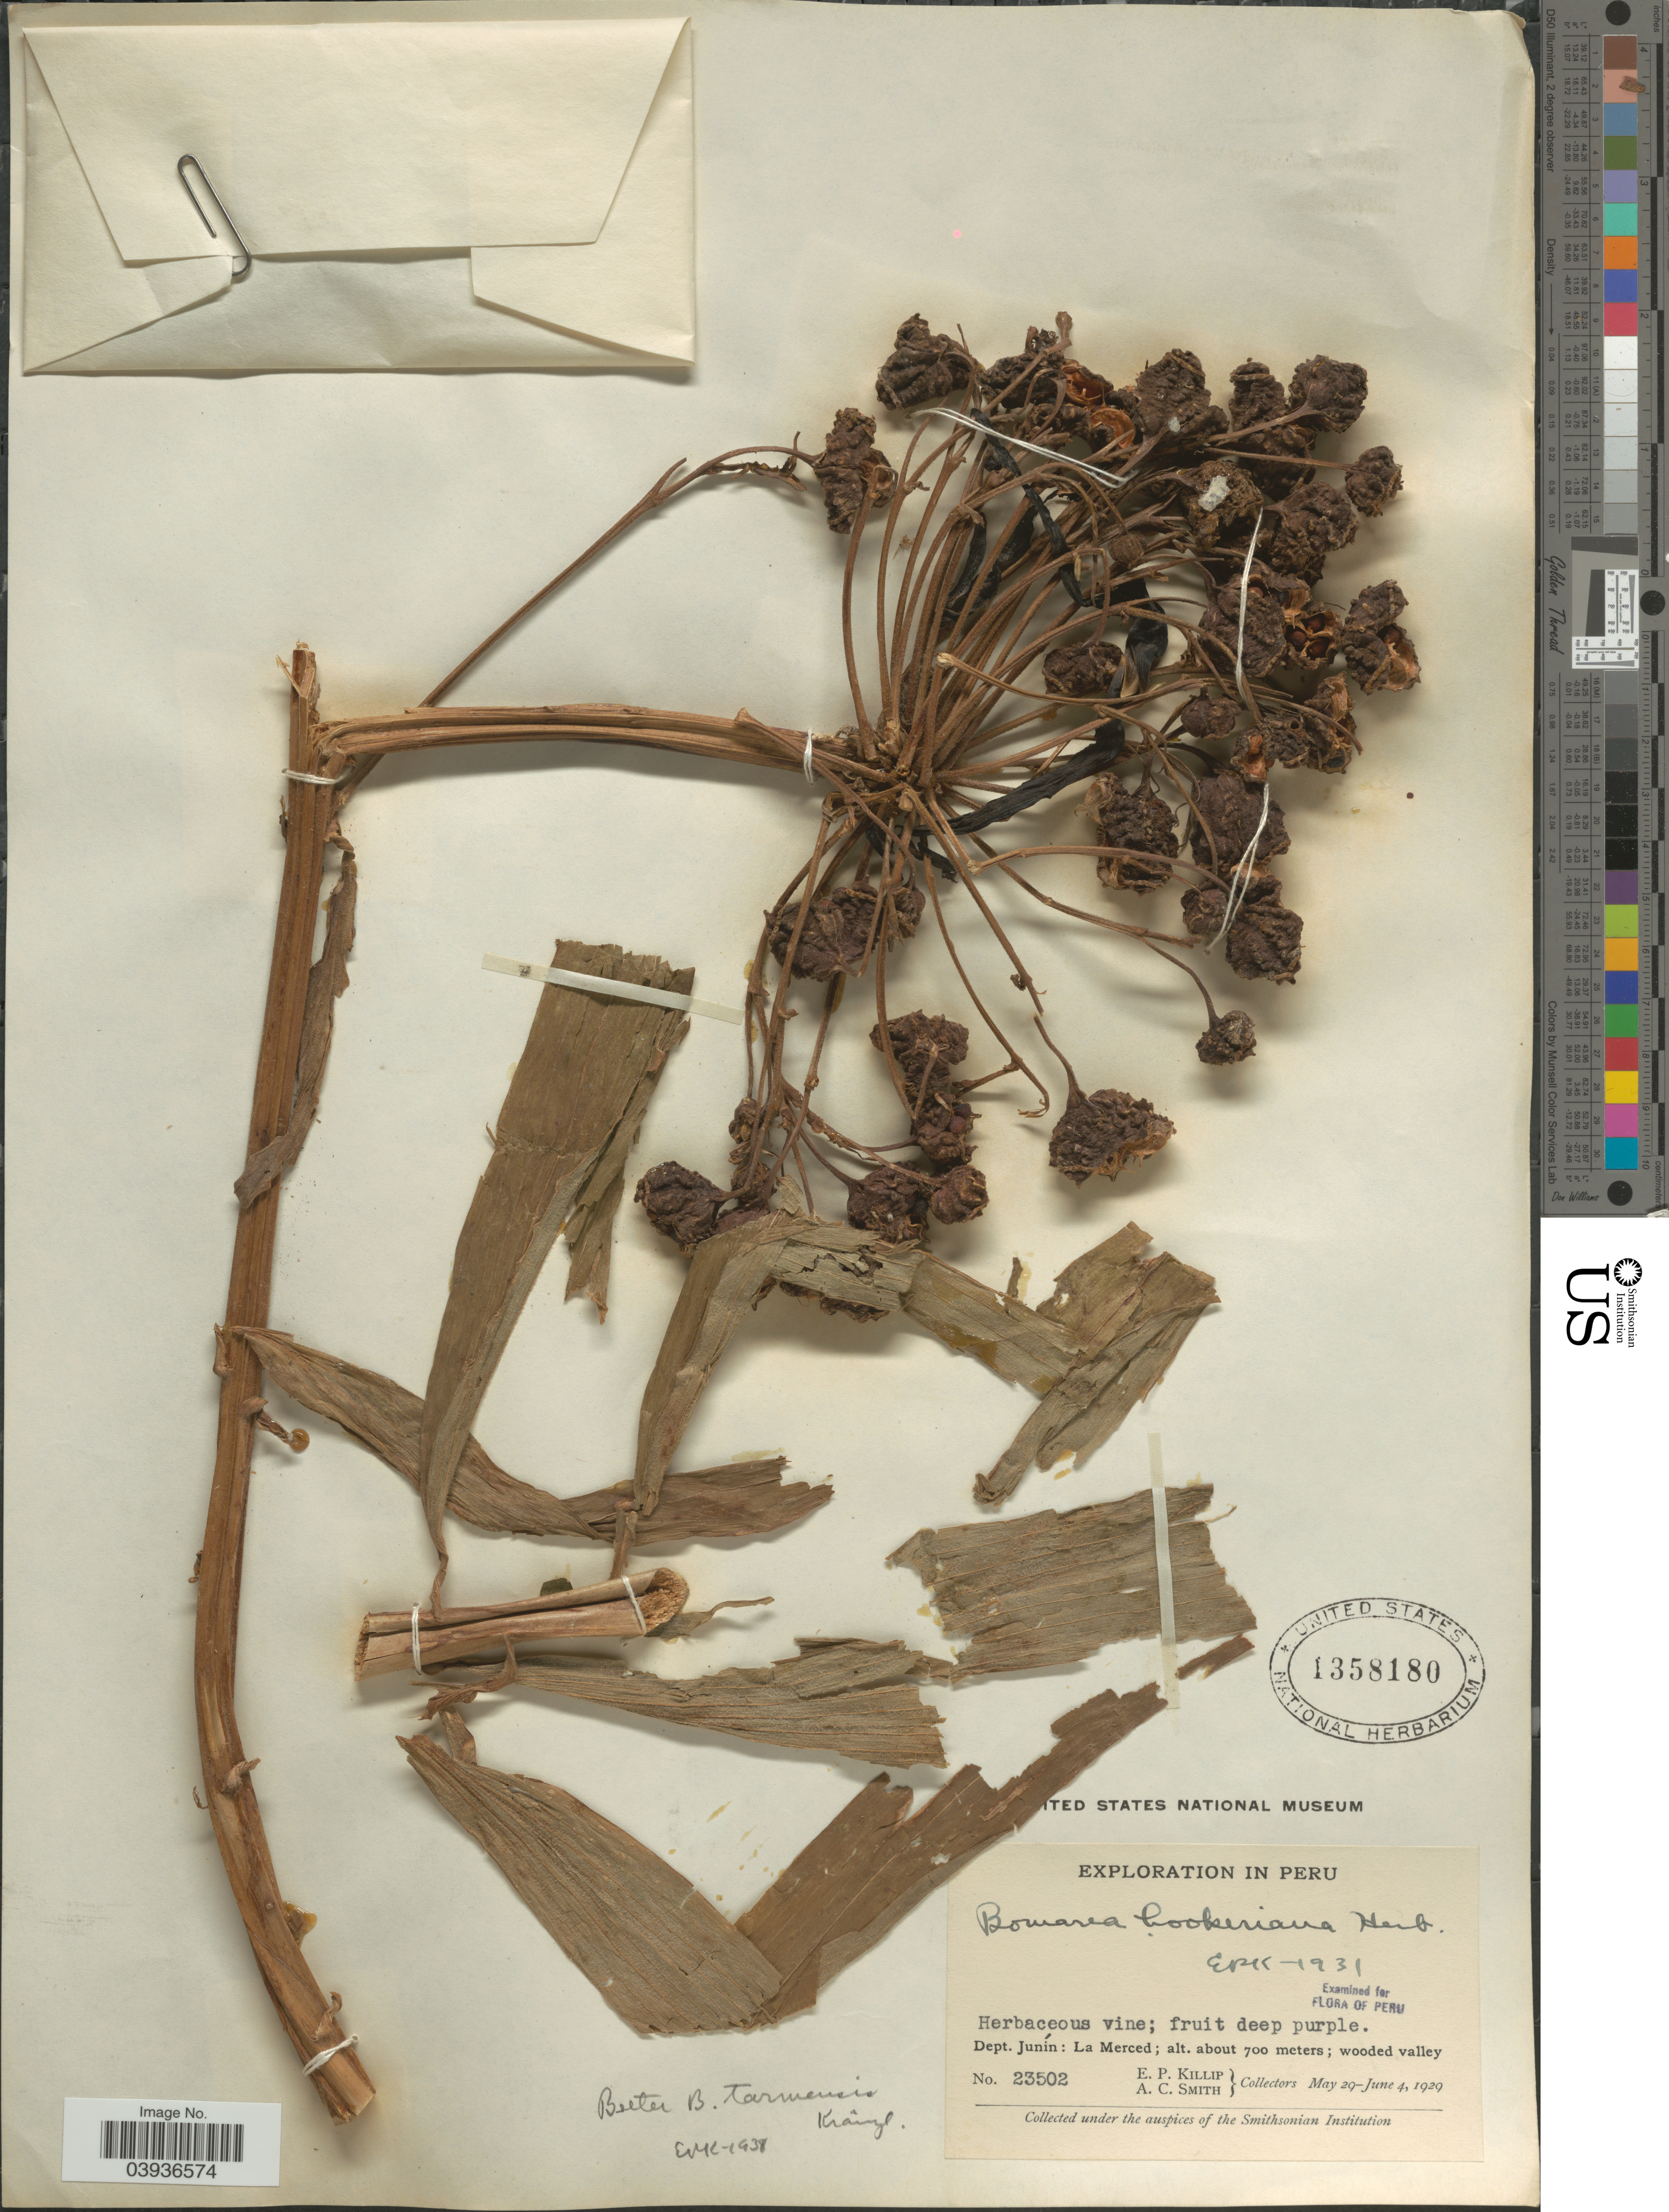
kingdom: Plantae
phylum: Tracheophyta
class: Liliopsida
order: Liliales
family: Alstroemeriaceae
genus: Bomarea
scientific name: Bomarea tarmensis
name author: Kraenzl.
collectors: E. P. Killip & A. C. Smith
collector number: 23502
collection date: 1929-05-29/1929-06-04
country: Peru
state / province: Junín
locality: Dept. Junín: La Merced.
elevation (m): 700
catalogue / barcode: US 1358180